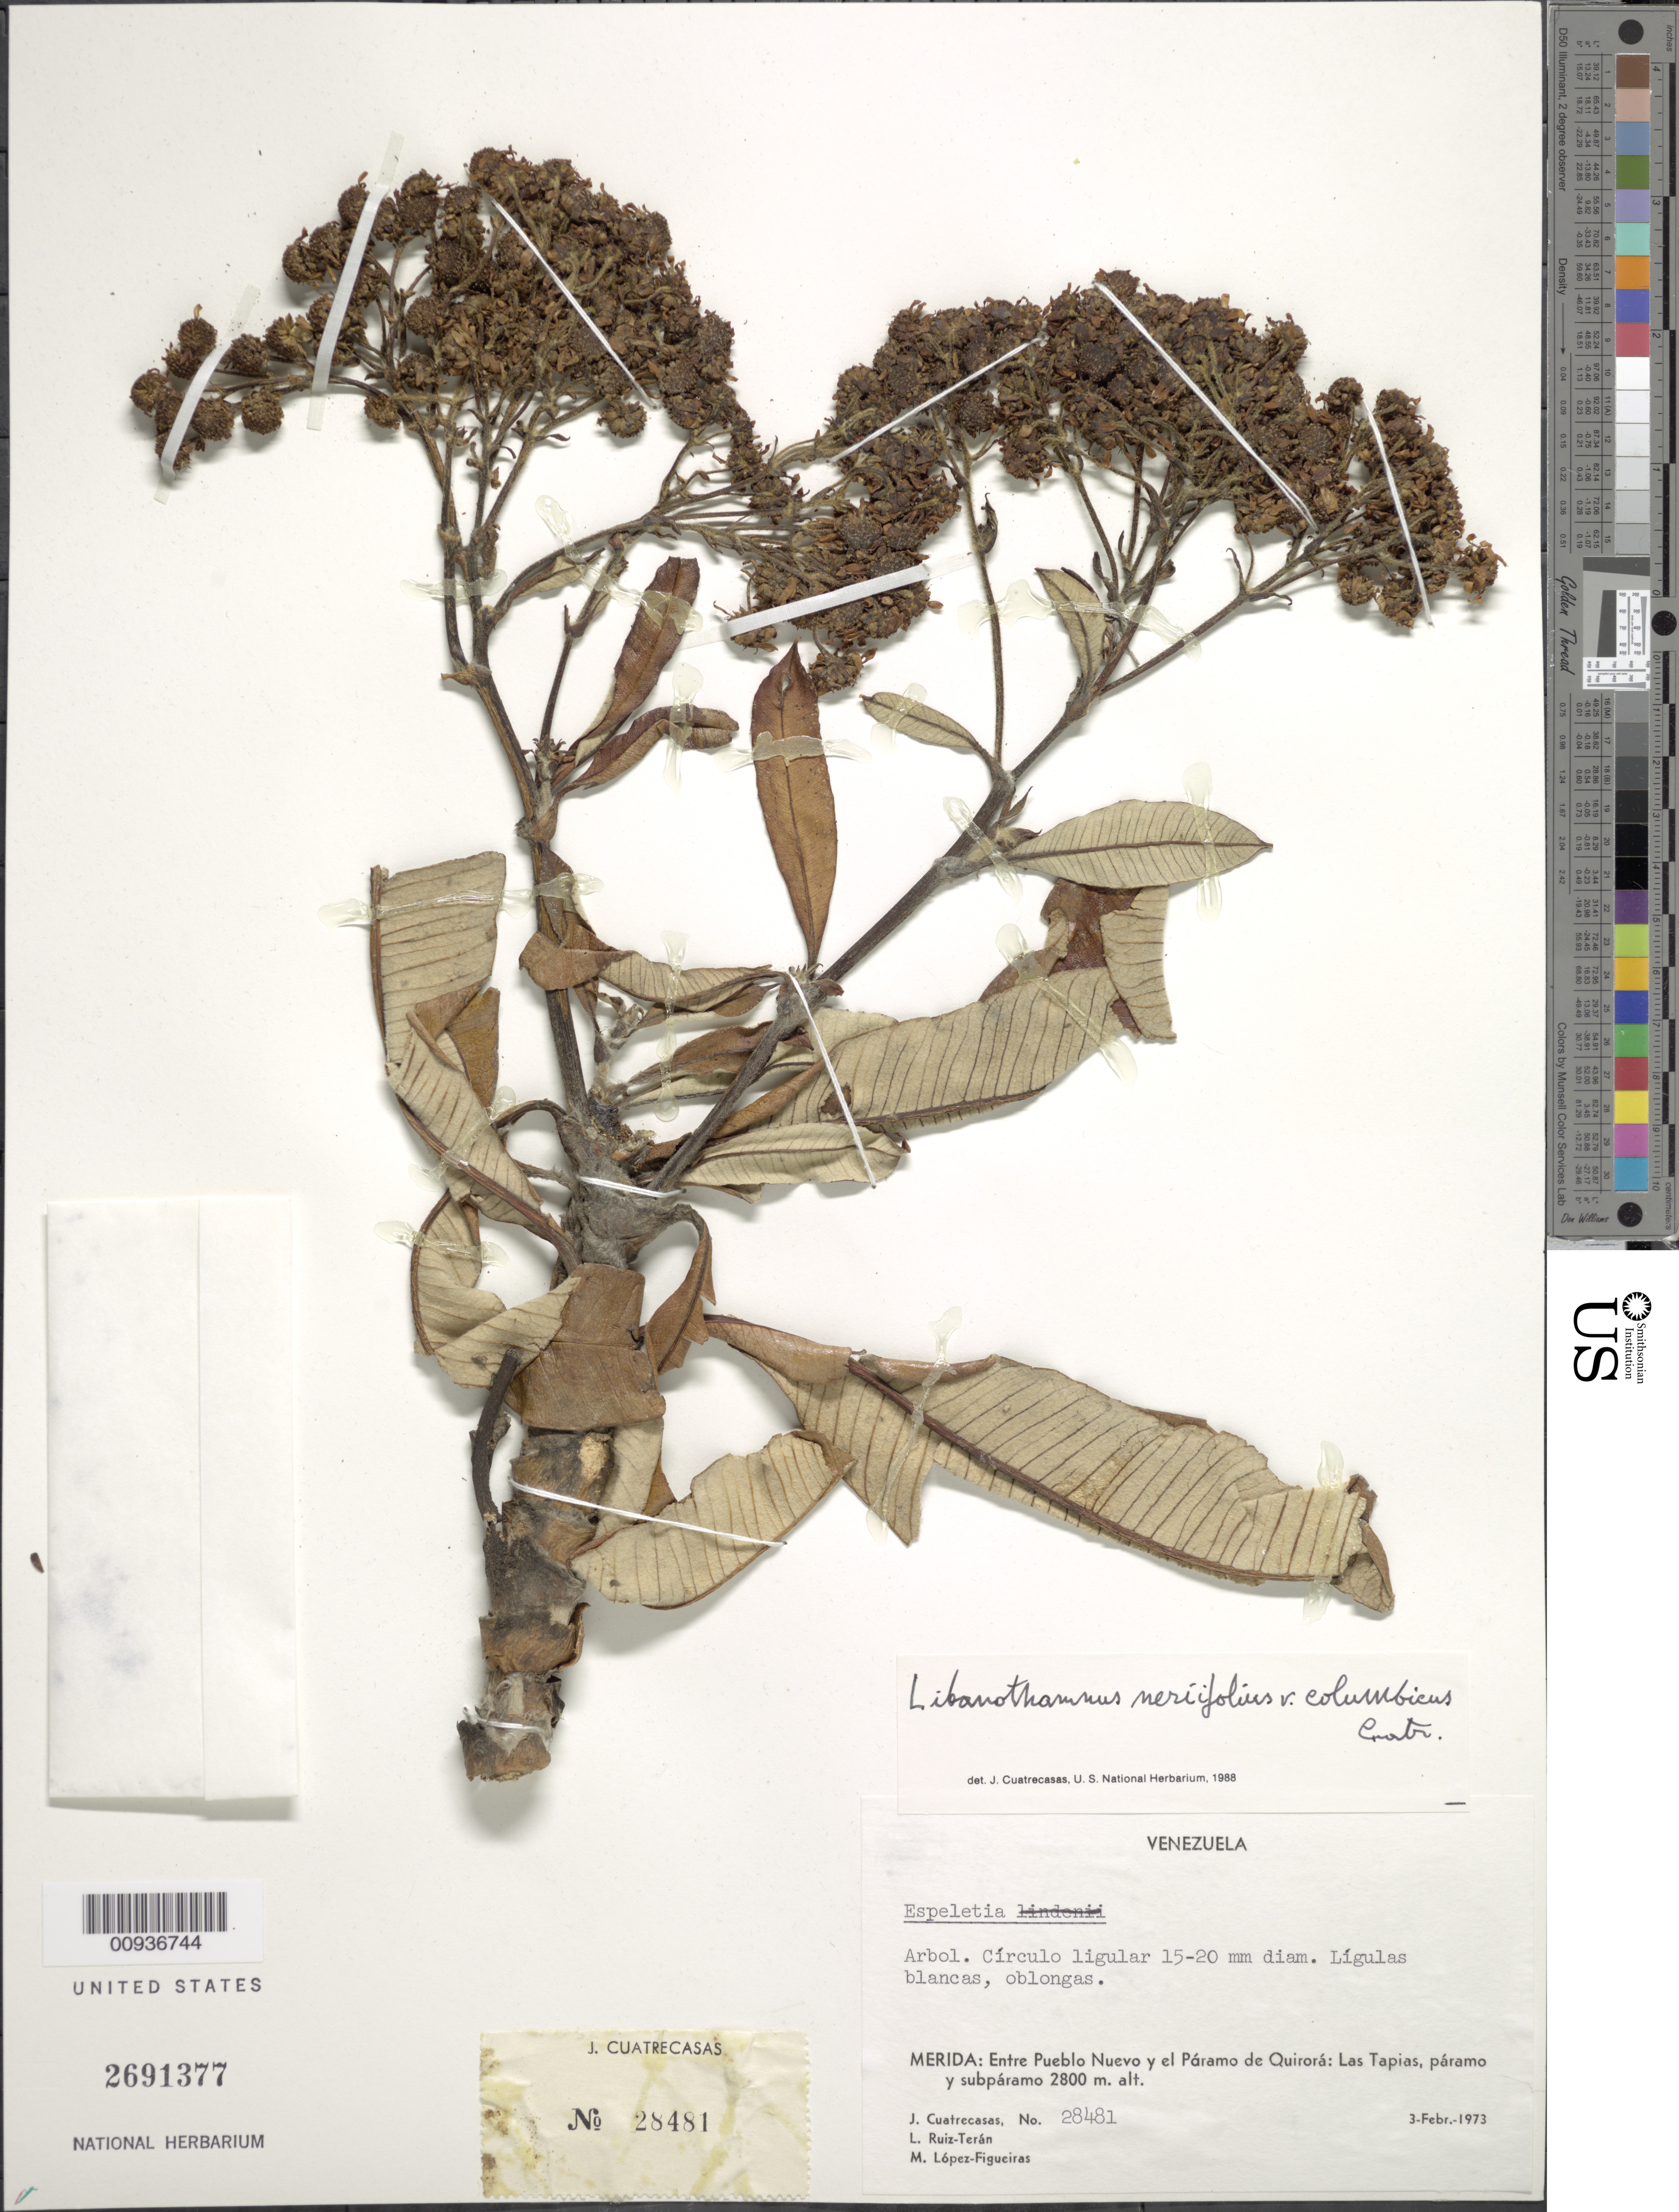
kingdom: Plantae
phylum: Tracheophyta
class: Magnoliopsida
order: Asterales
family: Asteraceae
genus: Libanothamnus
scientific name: Libanothamnus neriifolius var. columbicus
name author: (Cuatrec.) Cuatrec.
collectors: J. Cuatrecasas, L. E. Ruíz-Terán & M. López Figueiras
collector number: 28481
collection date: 1973-02-03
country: Venezuela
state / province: Mérida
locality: Entre Pueblo Nuevo y Páramo de Quirorá: Las Tapias.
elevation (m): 2800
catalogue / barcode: US 2691377